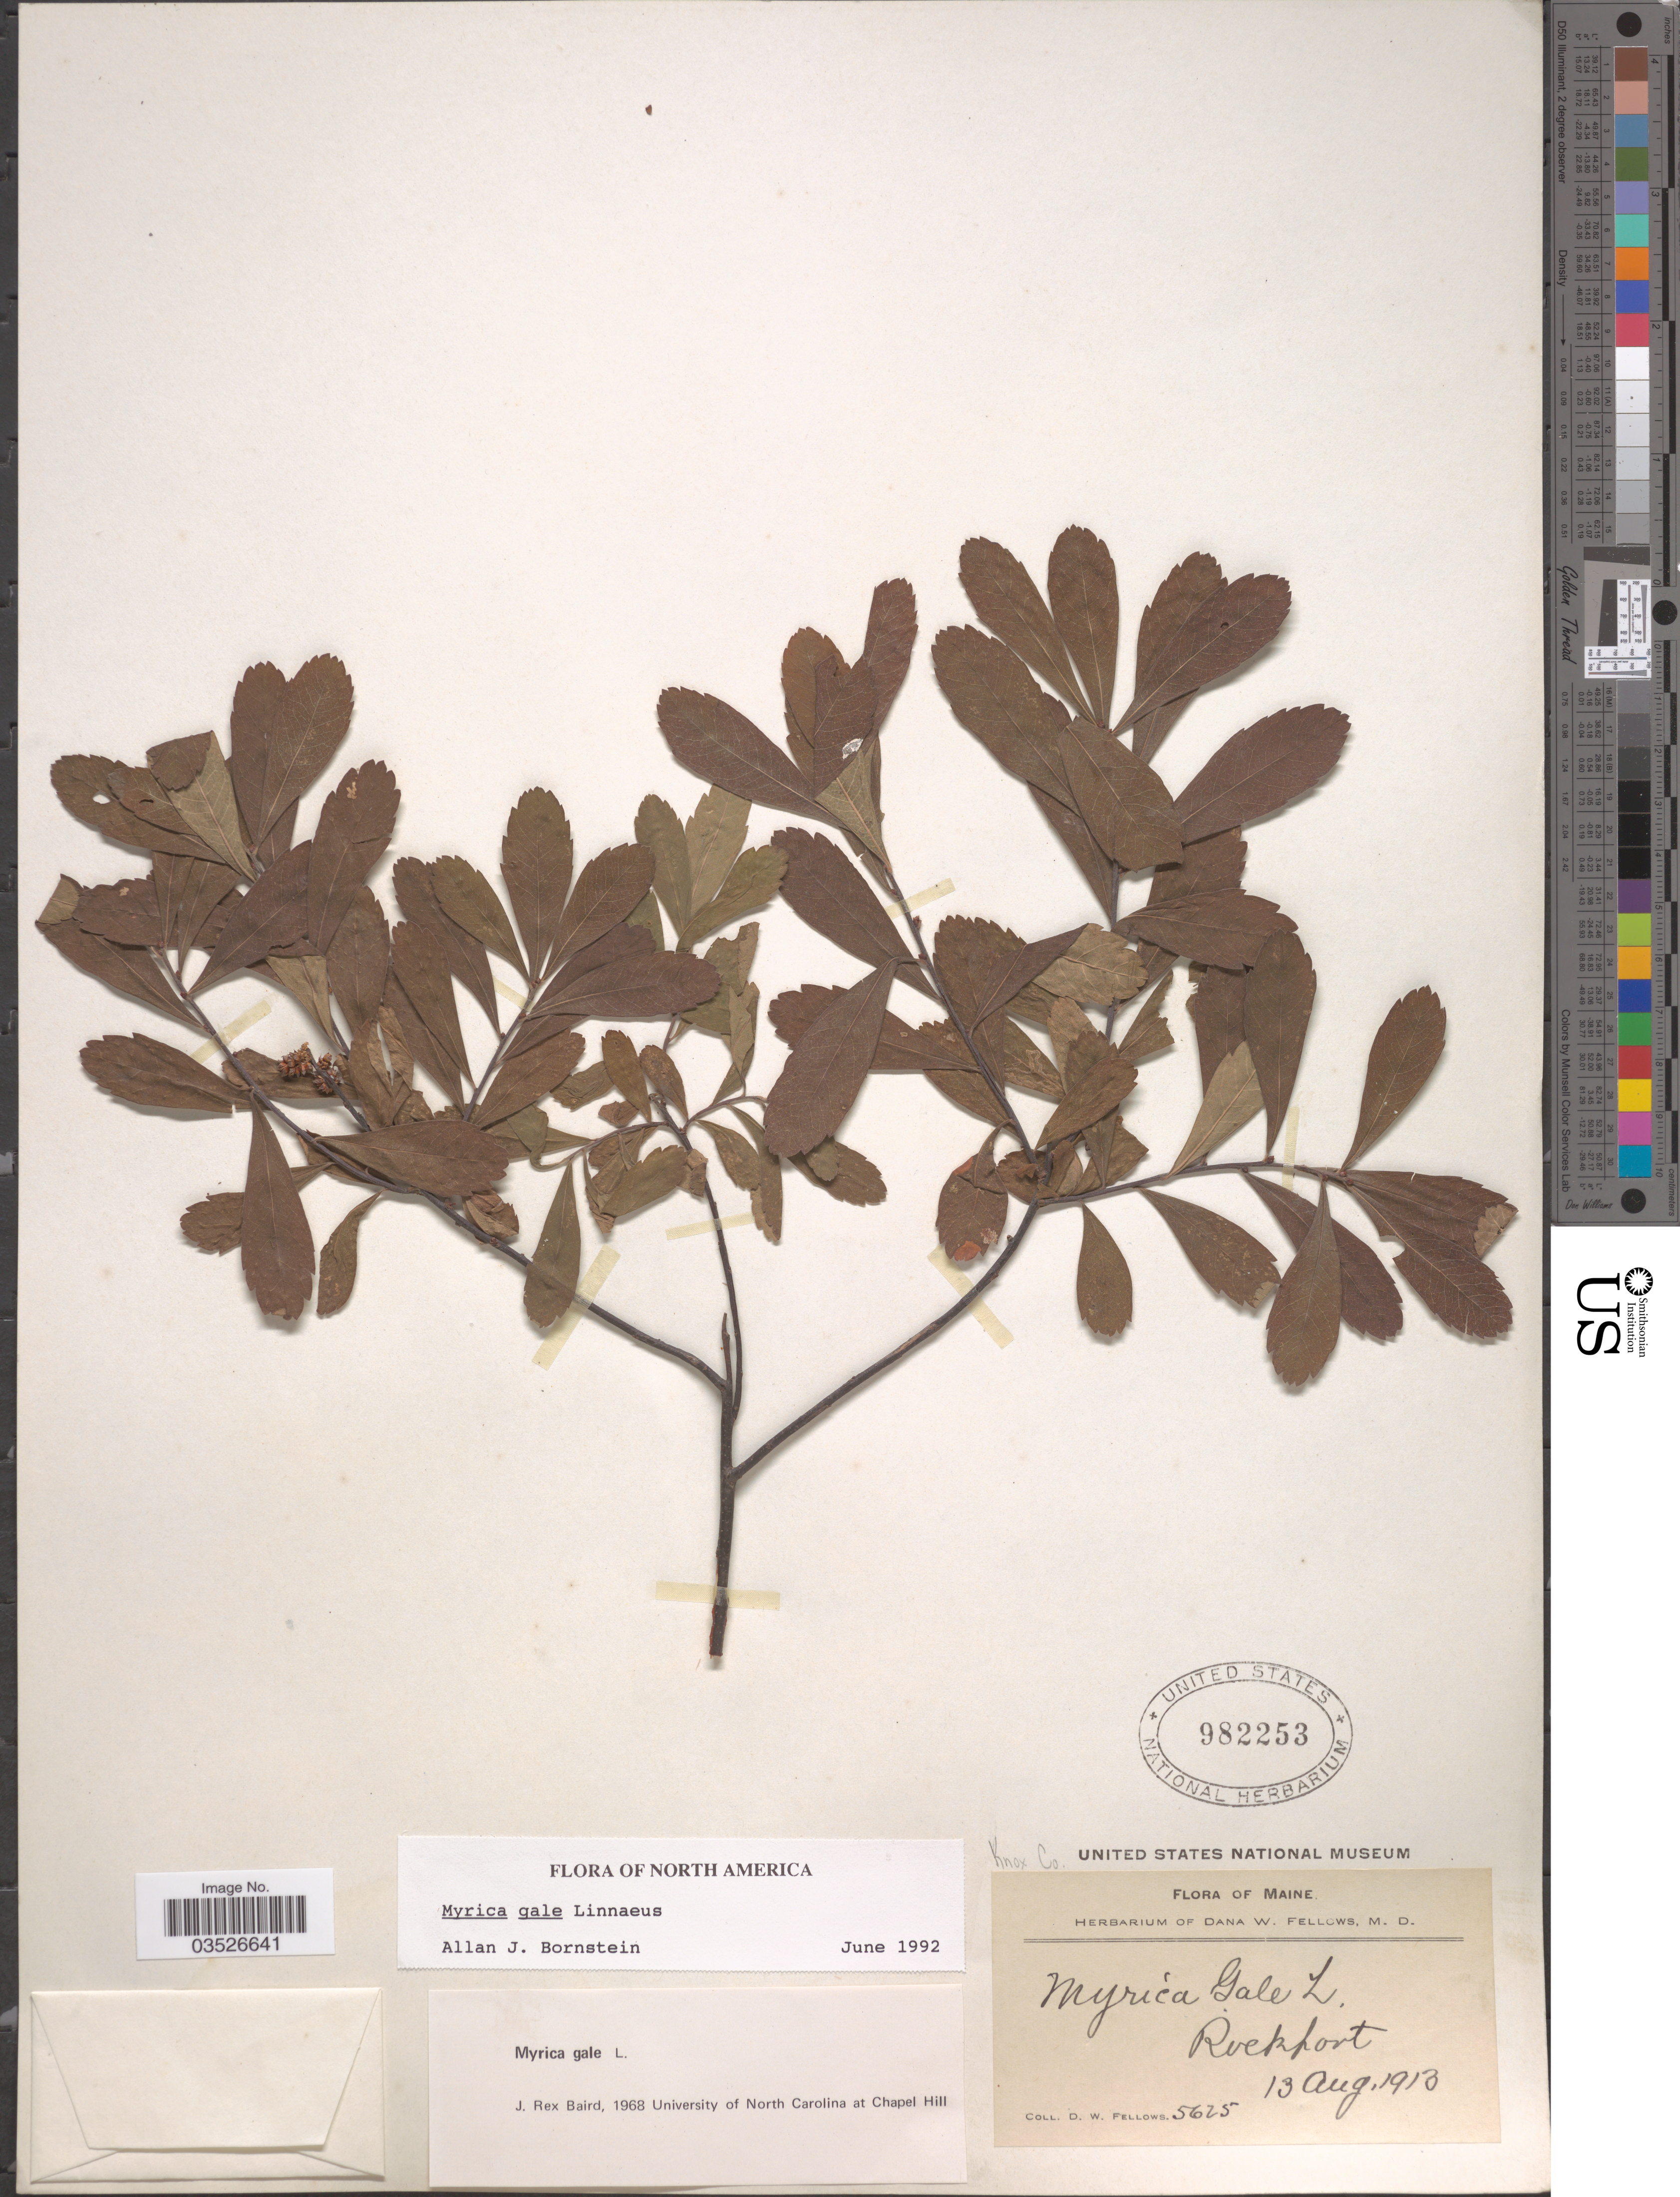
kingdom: Plantae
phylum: Tracheophyta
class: Magnoliopsida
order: Fagales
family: Myricaceae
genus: Myrica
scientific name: Myrica gale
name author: L.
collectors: D. W. Fellows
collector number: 5625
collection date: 1913-08-13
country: United States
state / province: Maine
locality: Knox Co. Rockport.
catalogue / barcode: US 982253